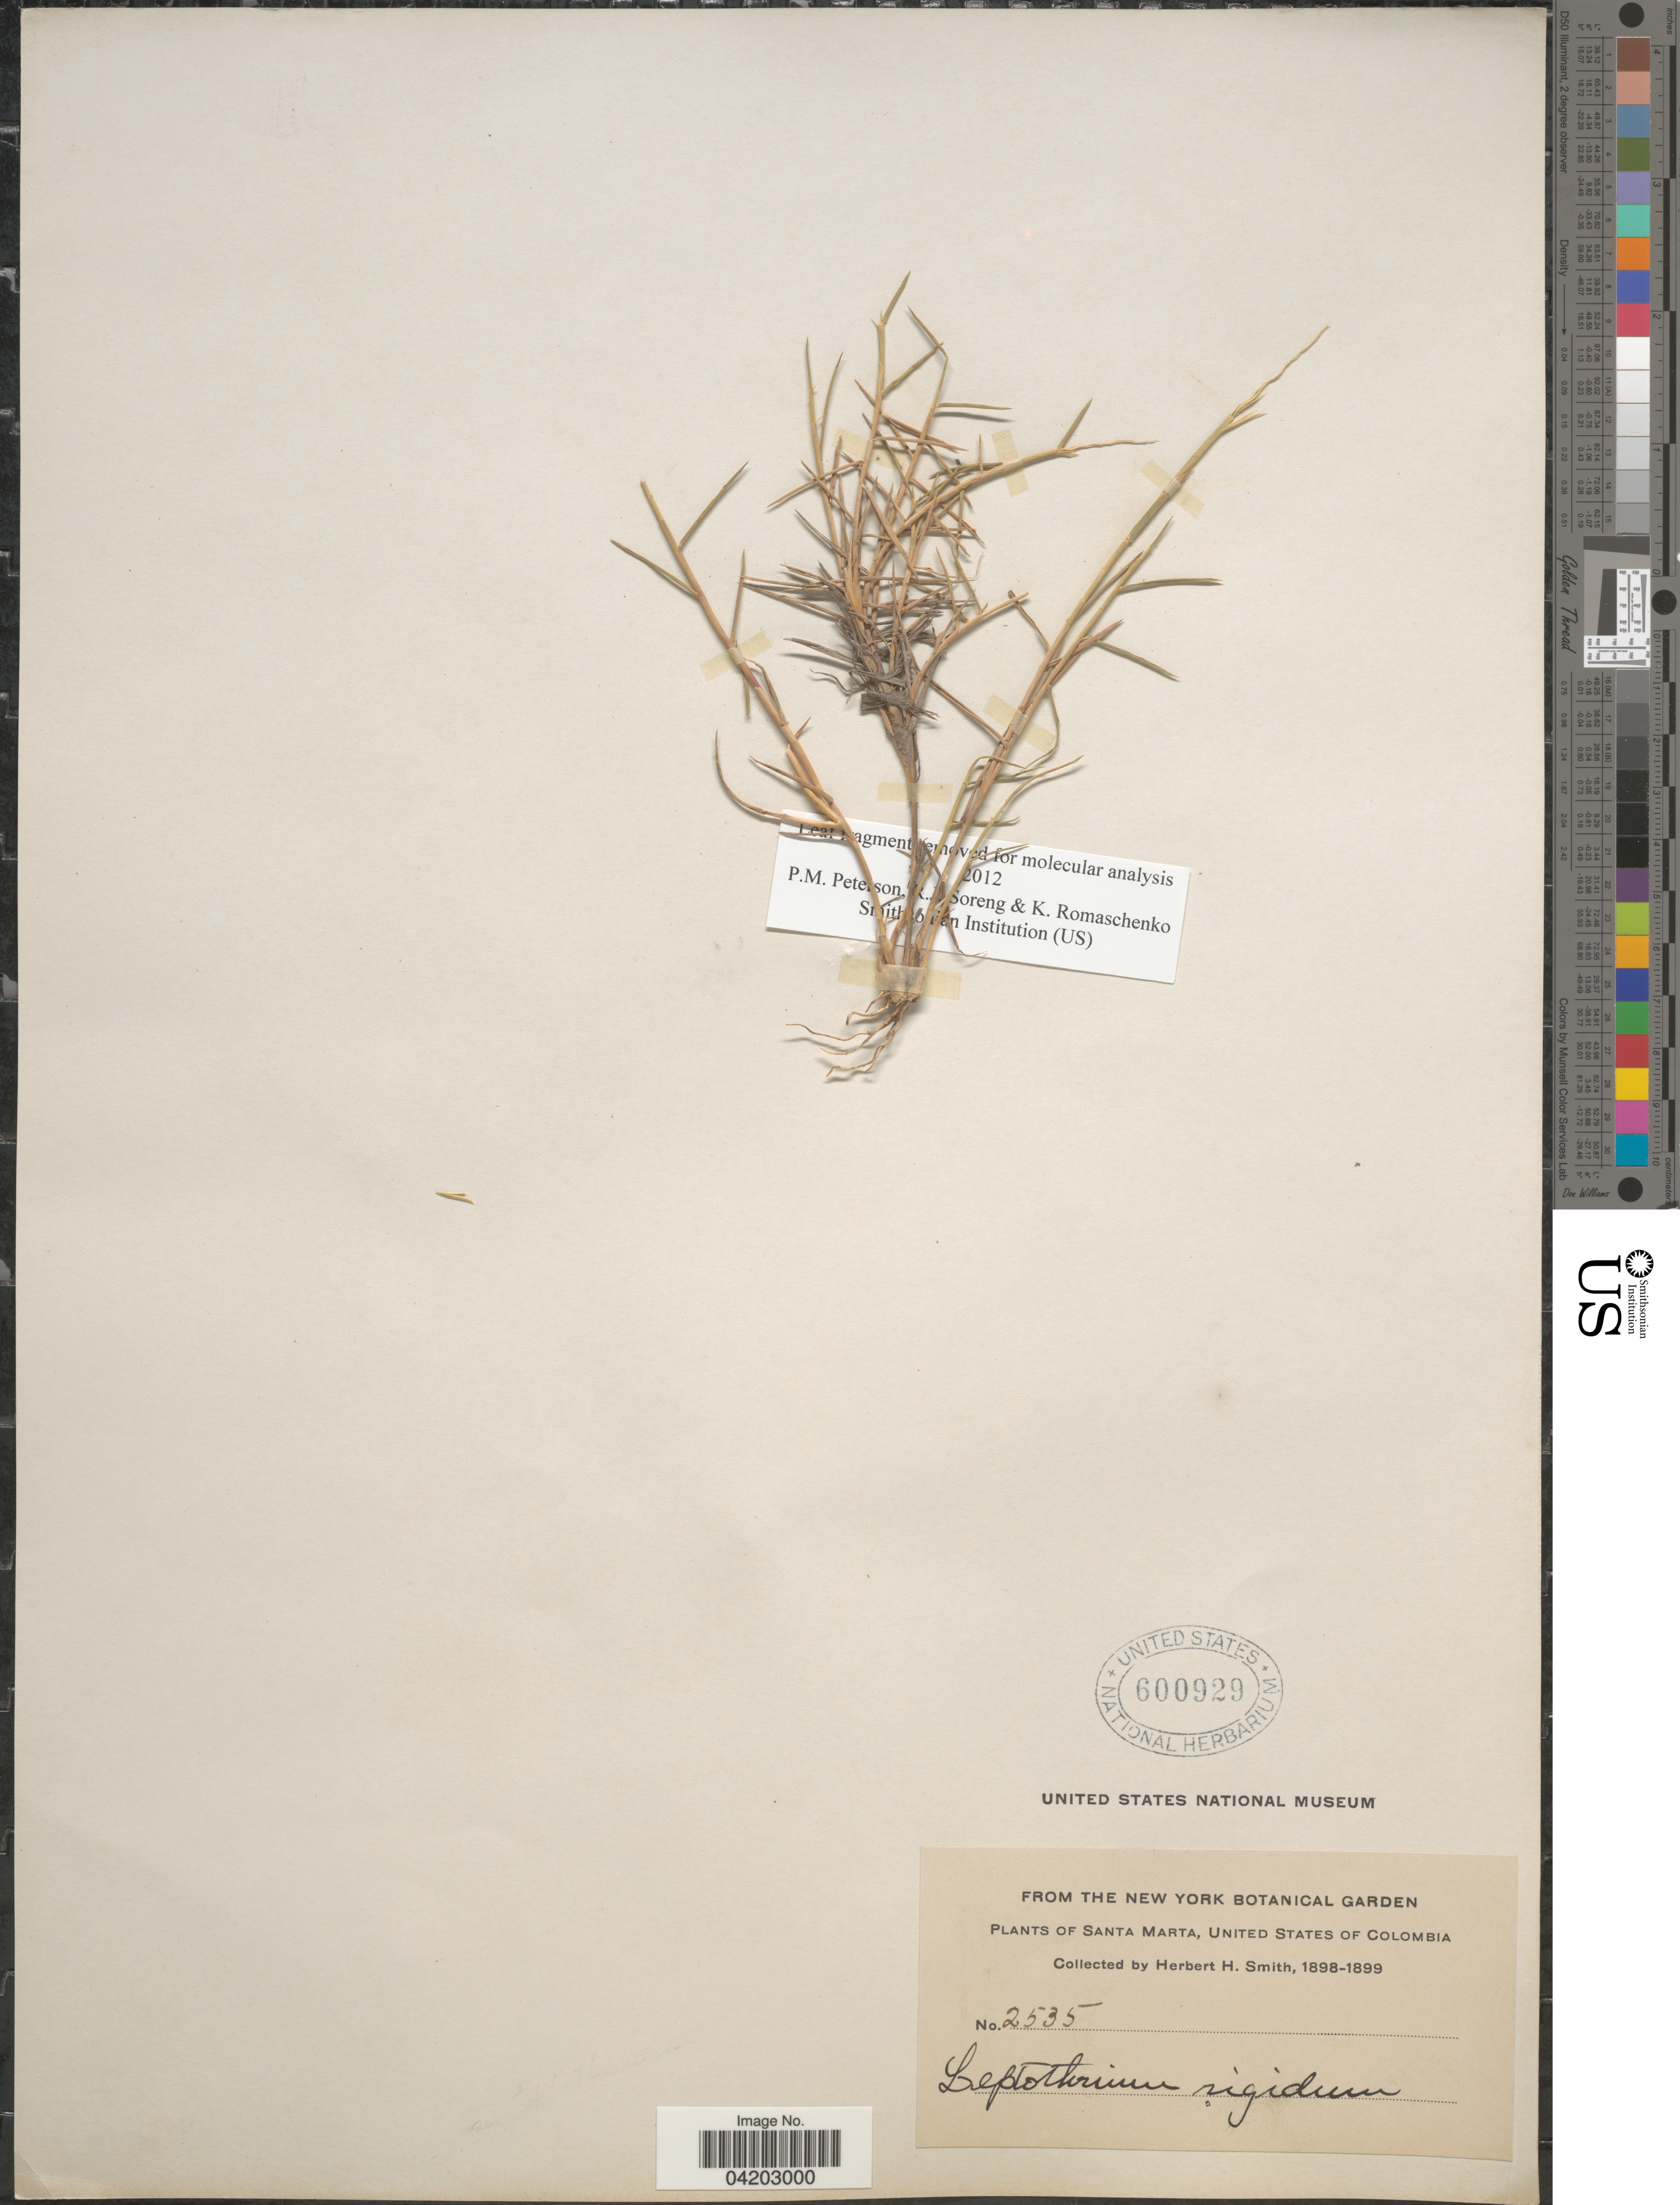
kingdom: Plantae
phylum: Tracheophyta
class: Liliopsida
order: Poales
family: Poaceae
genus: Leptothrium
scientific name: Leptothrium rigidum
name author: Kunth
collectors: Herbert H. Smith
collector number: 2535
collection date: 1898/1899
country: Colombia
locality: Santa Marta, United States of Colombia.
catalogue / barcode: US 600929